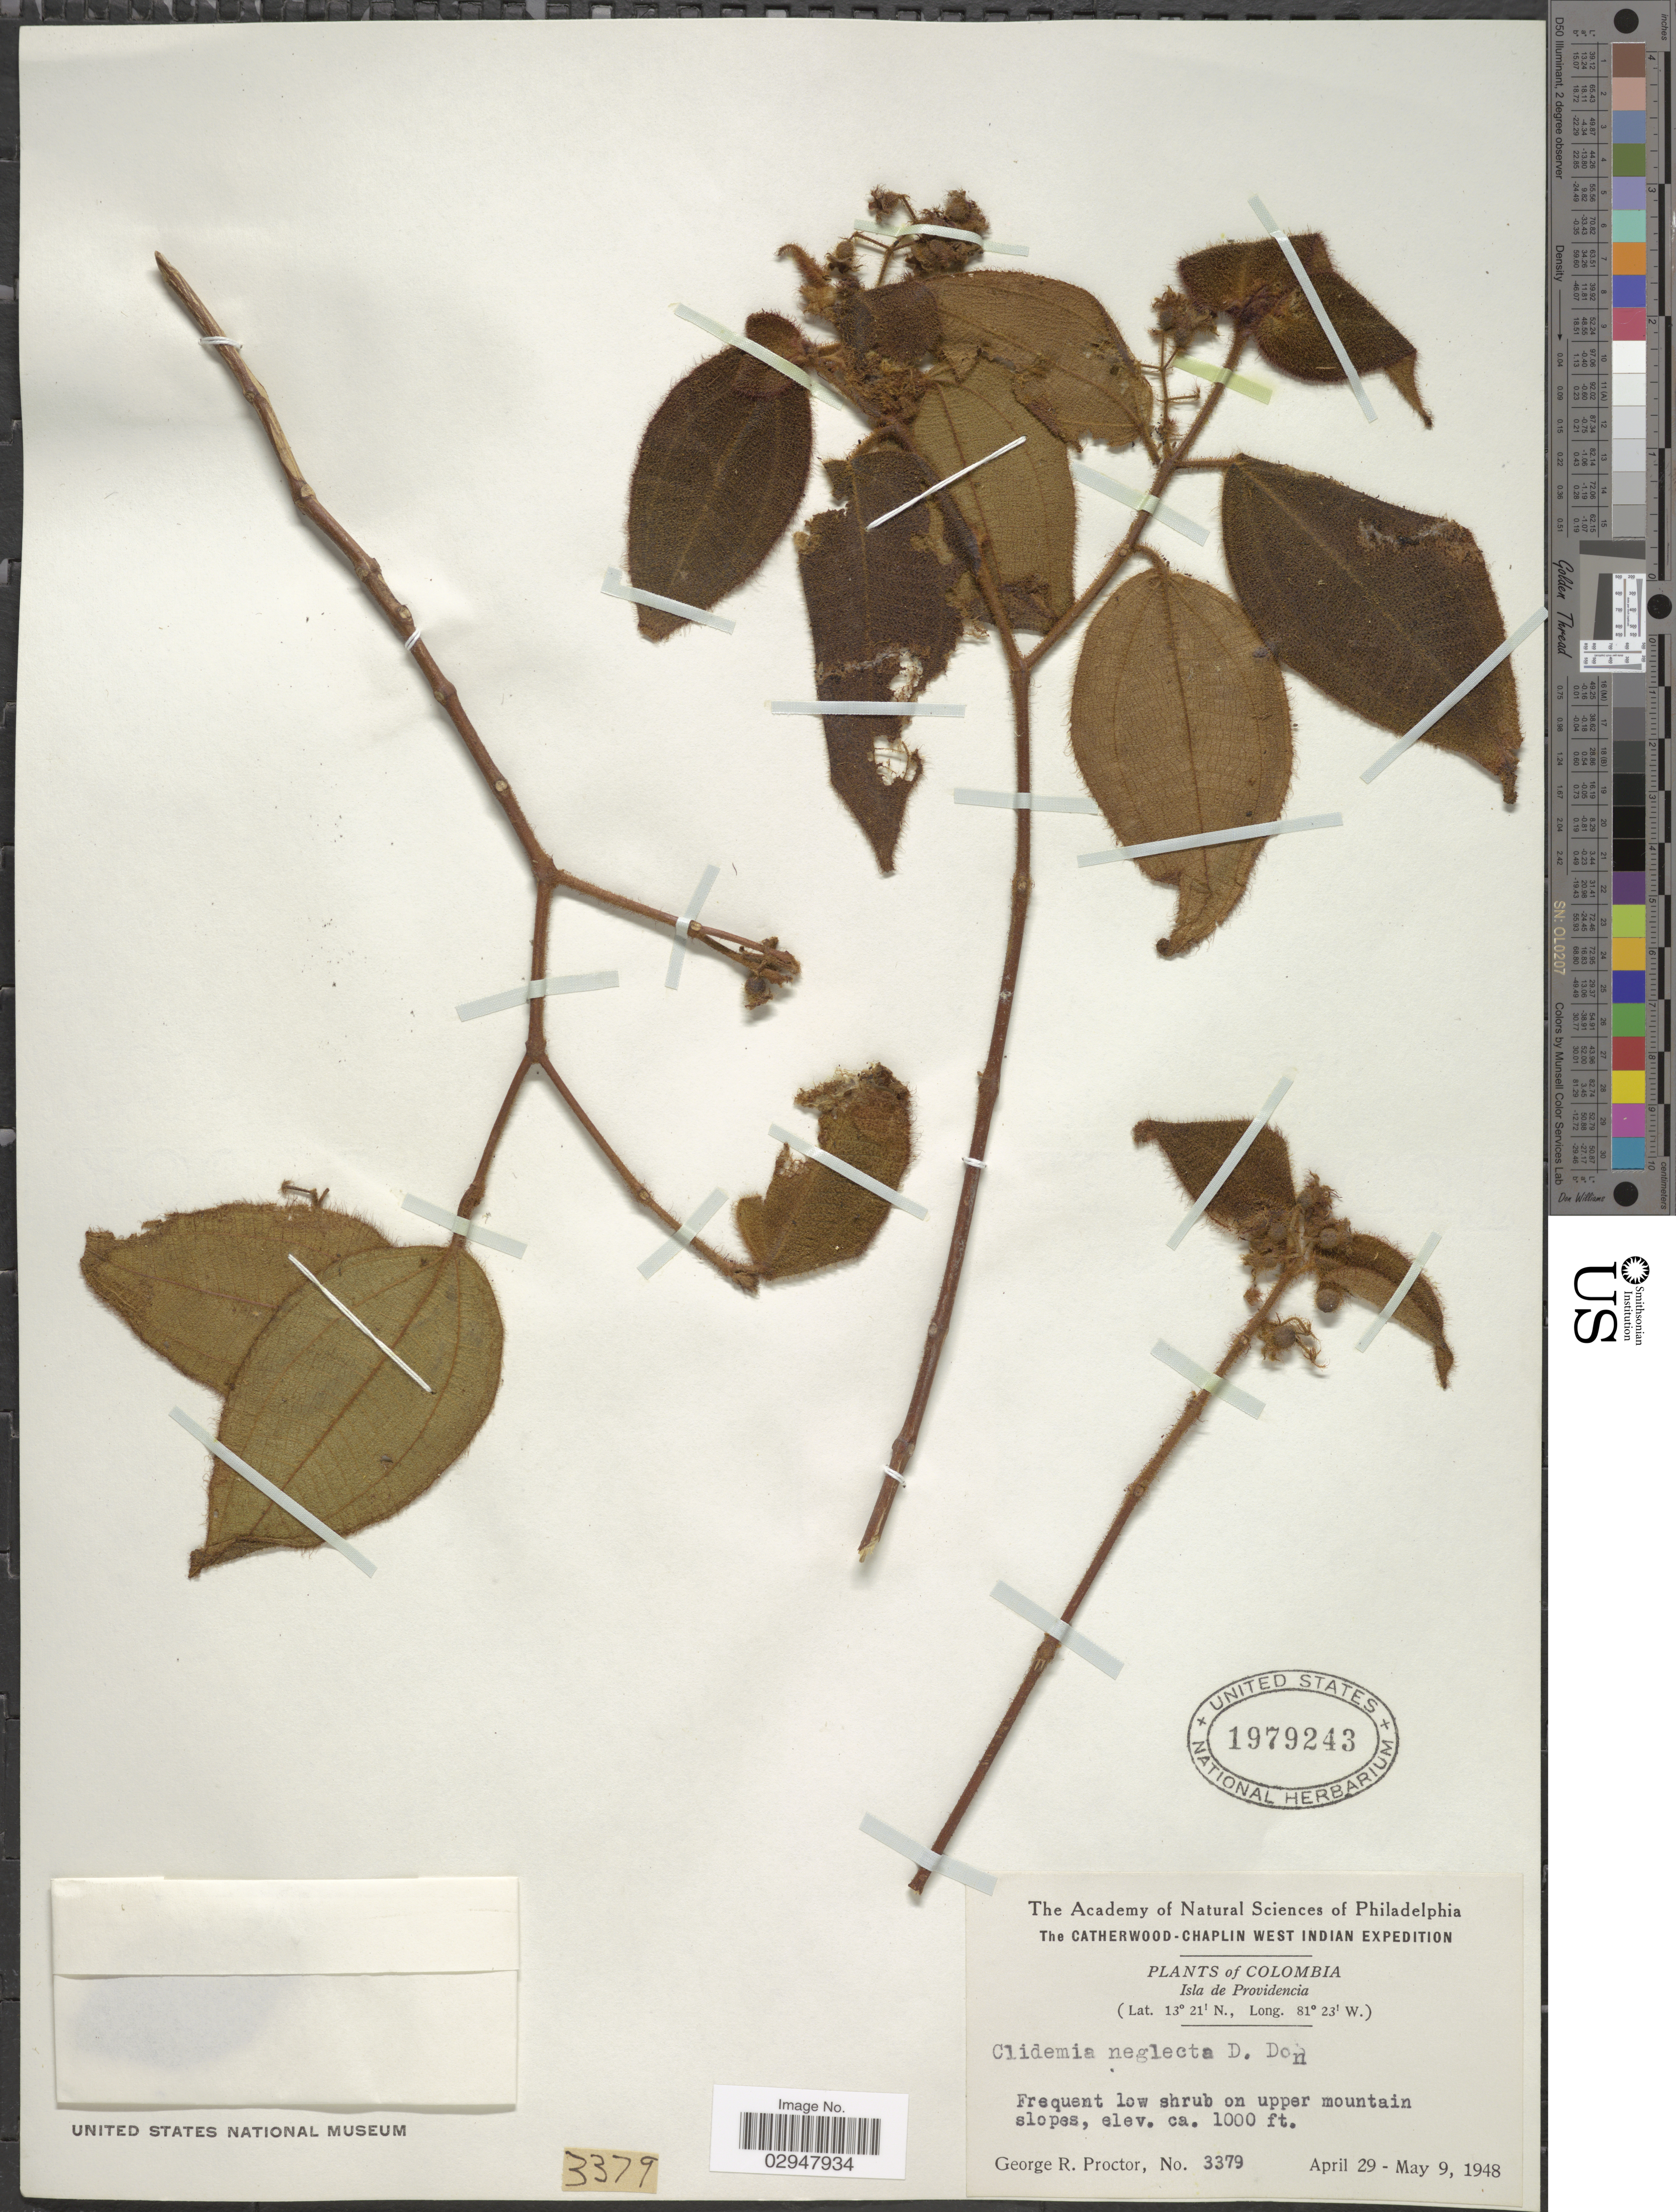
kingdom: Plantae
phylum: Tracheophyta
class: Magnoliopsida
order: Myrtales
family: Melastomataceae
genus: Clidemia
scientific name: Clidemia neglecta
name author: D. Don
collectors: G. R. Proctor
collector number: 3379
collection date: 1948-04-29/1948-05-09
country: Colombia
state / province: San Andres y Providencia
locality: Isla de Providencia, Frequent low shrub on upper mountain slopes.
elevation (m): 305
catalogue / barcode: US 1979243